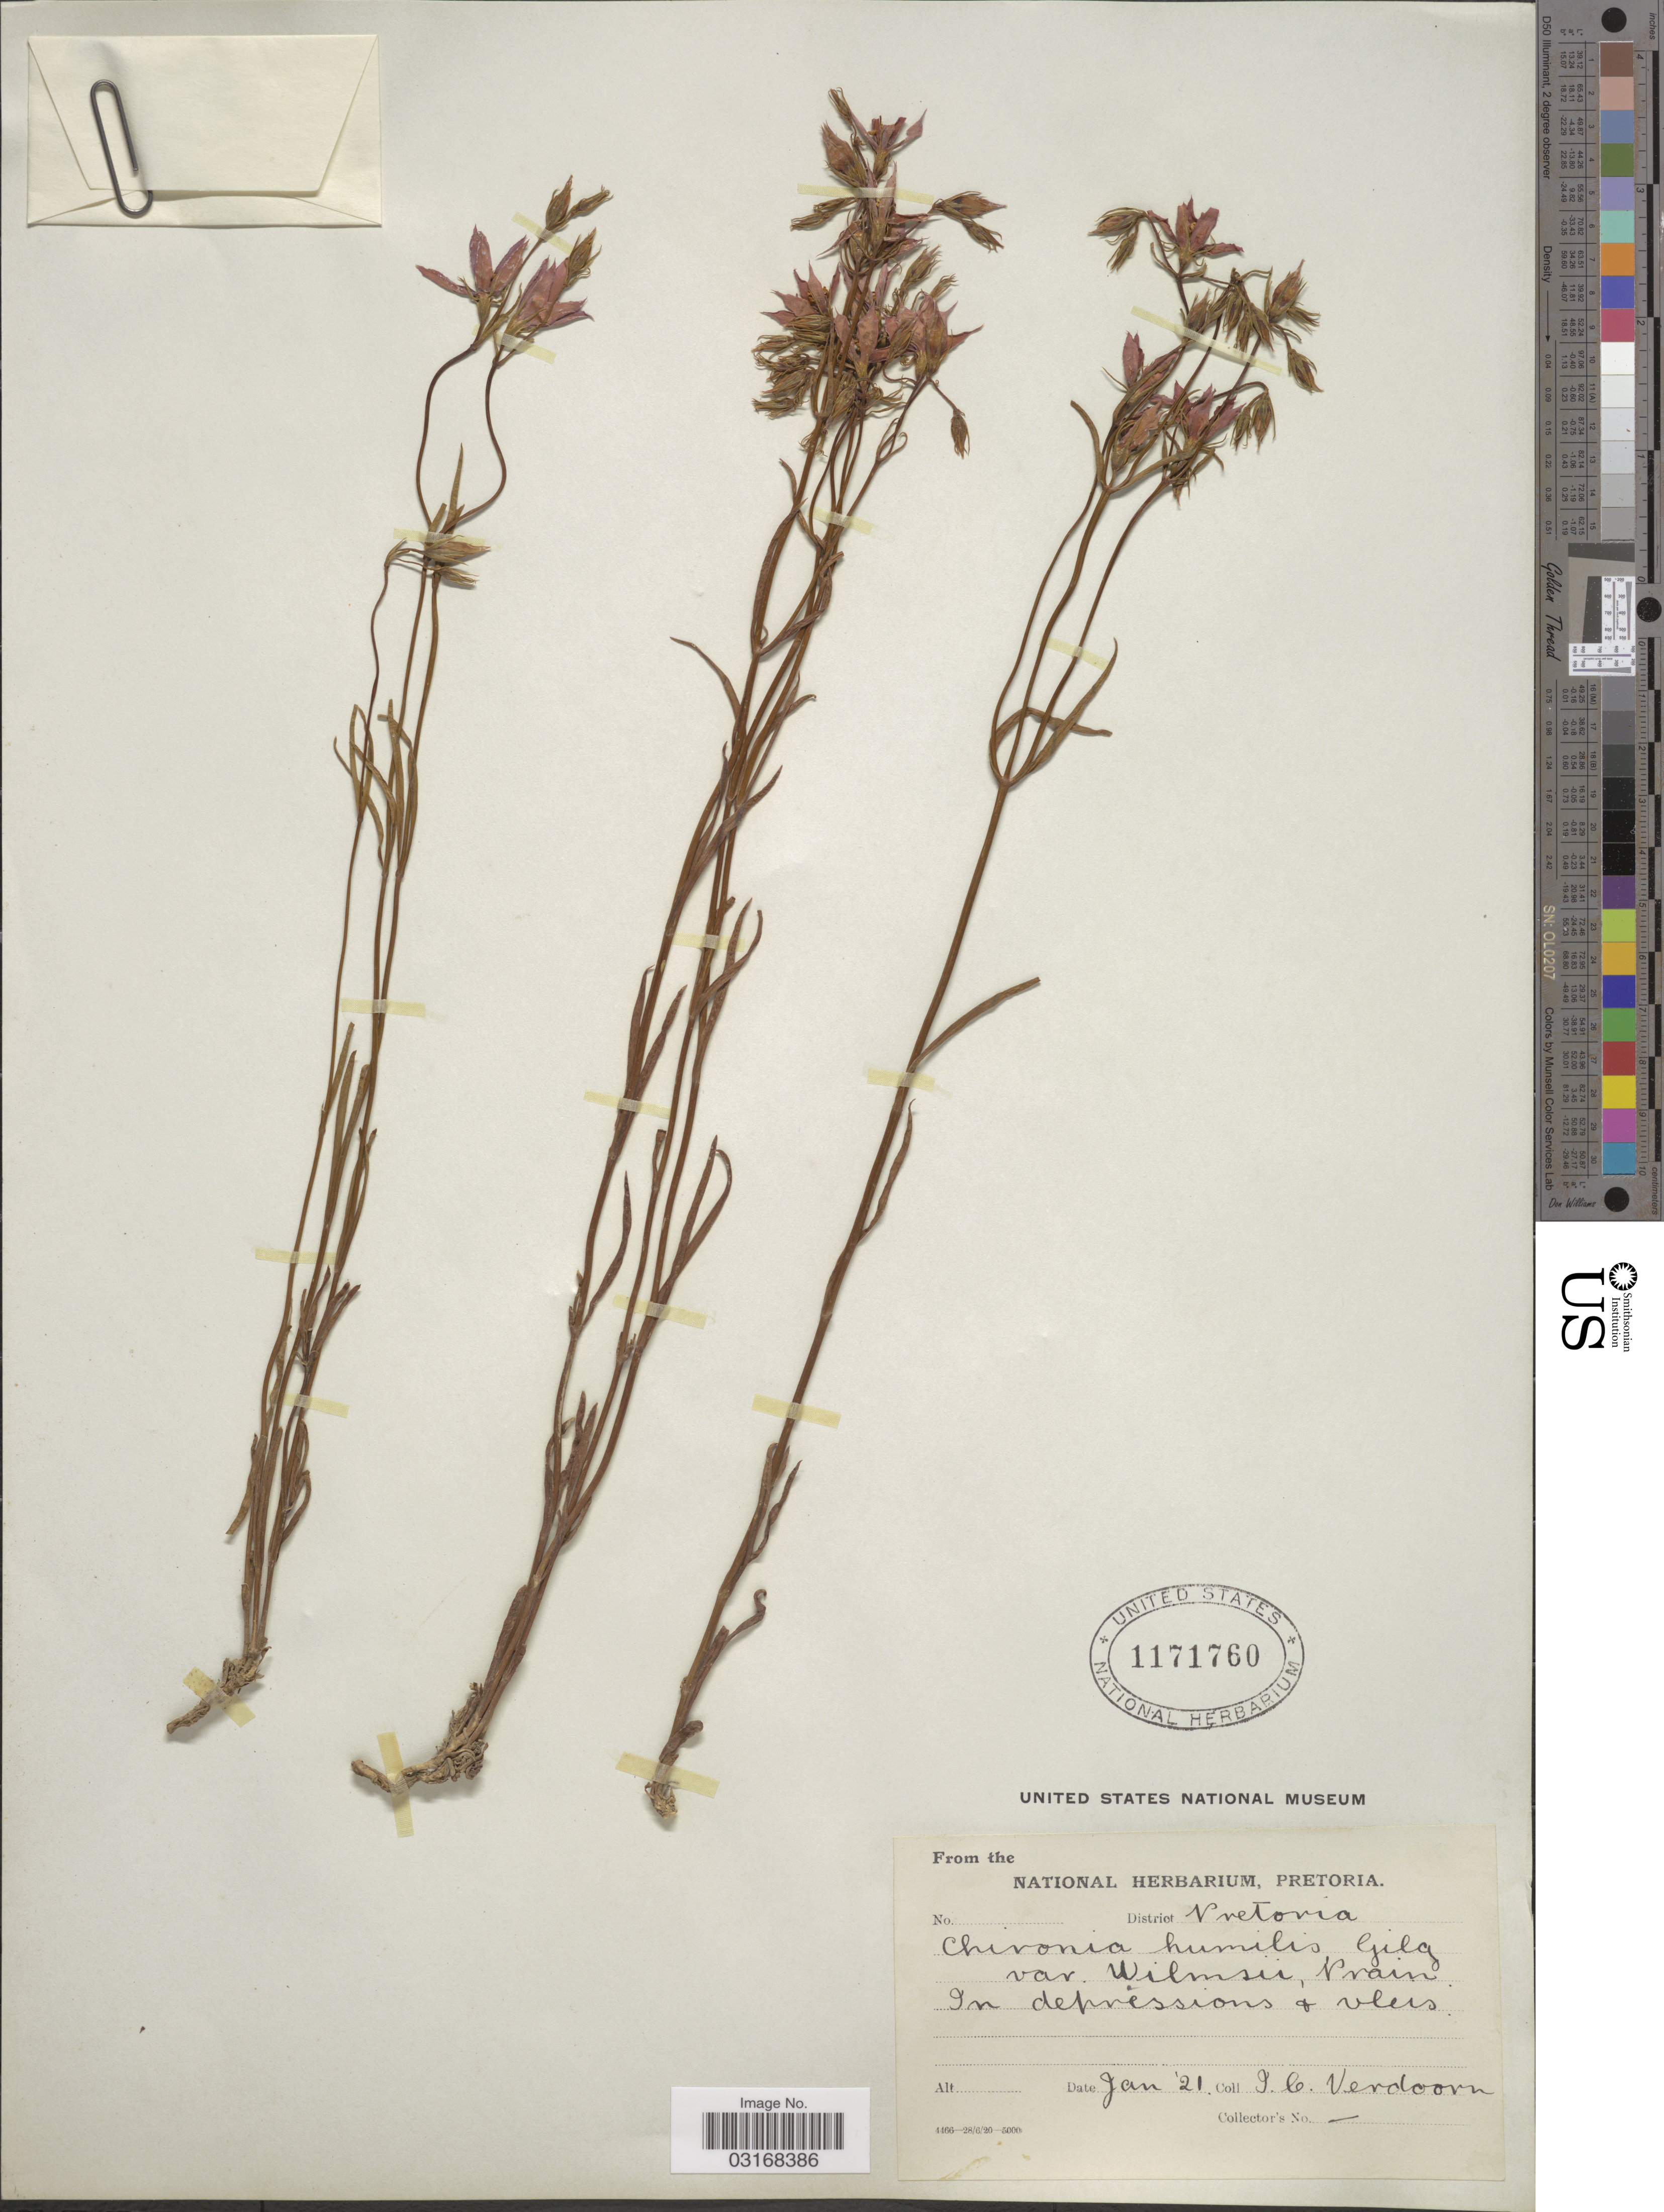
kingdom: Plantae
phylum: Tracheophyta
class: Magnoliopsida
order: Gentianales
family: Gentianaceae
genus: Chironia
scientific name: Chironia humilis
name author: Gilg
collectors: I. Verdoorn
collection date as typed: Transcribed d/m/y: /1/21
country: South Africa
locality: District Victoria.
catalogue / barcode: US 1171760